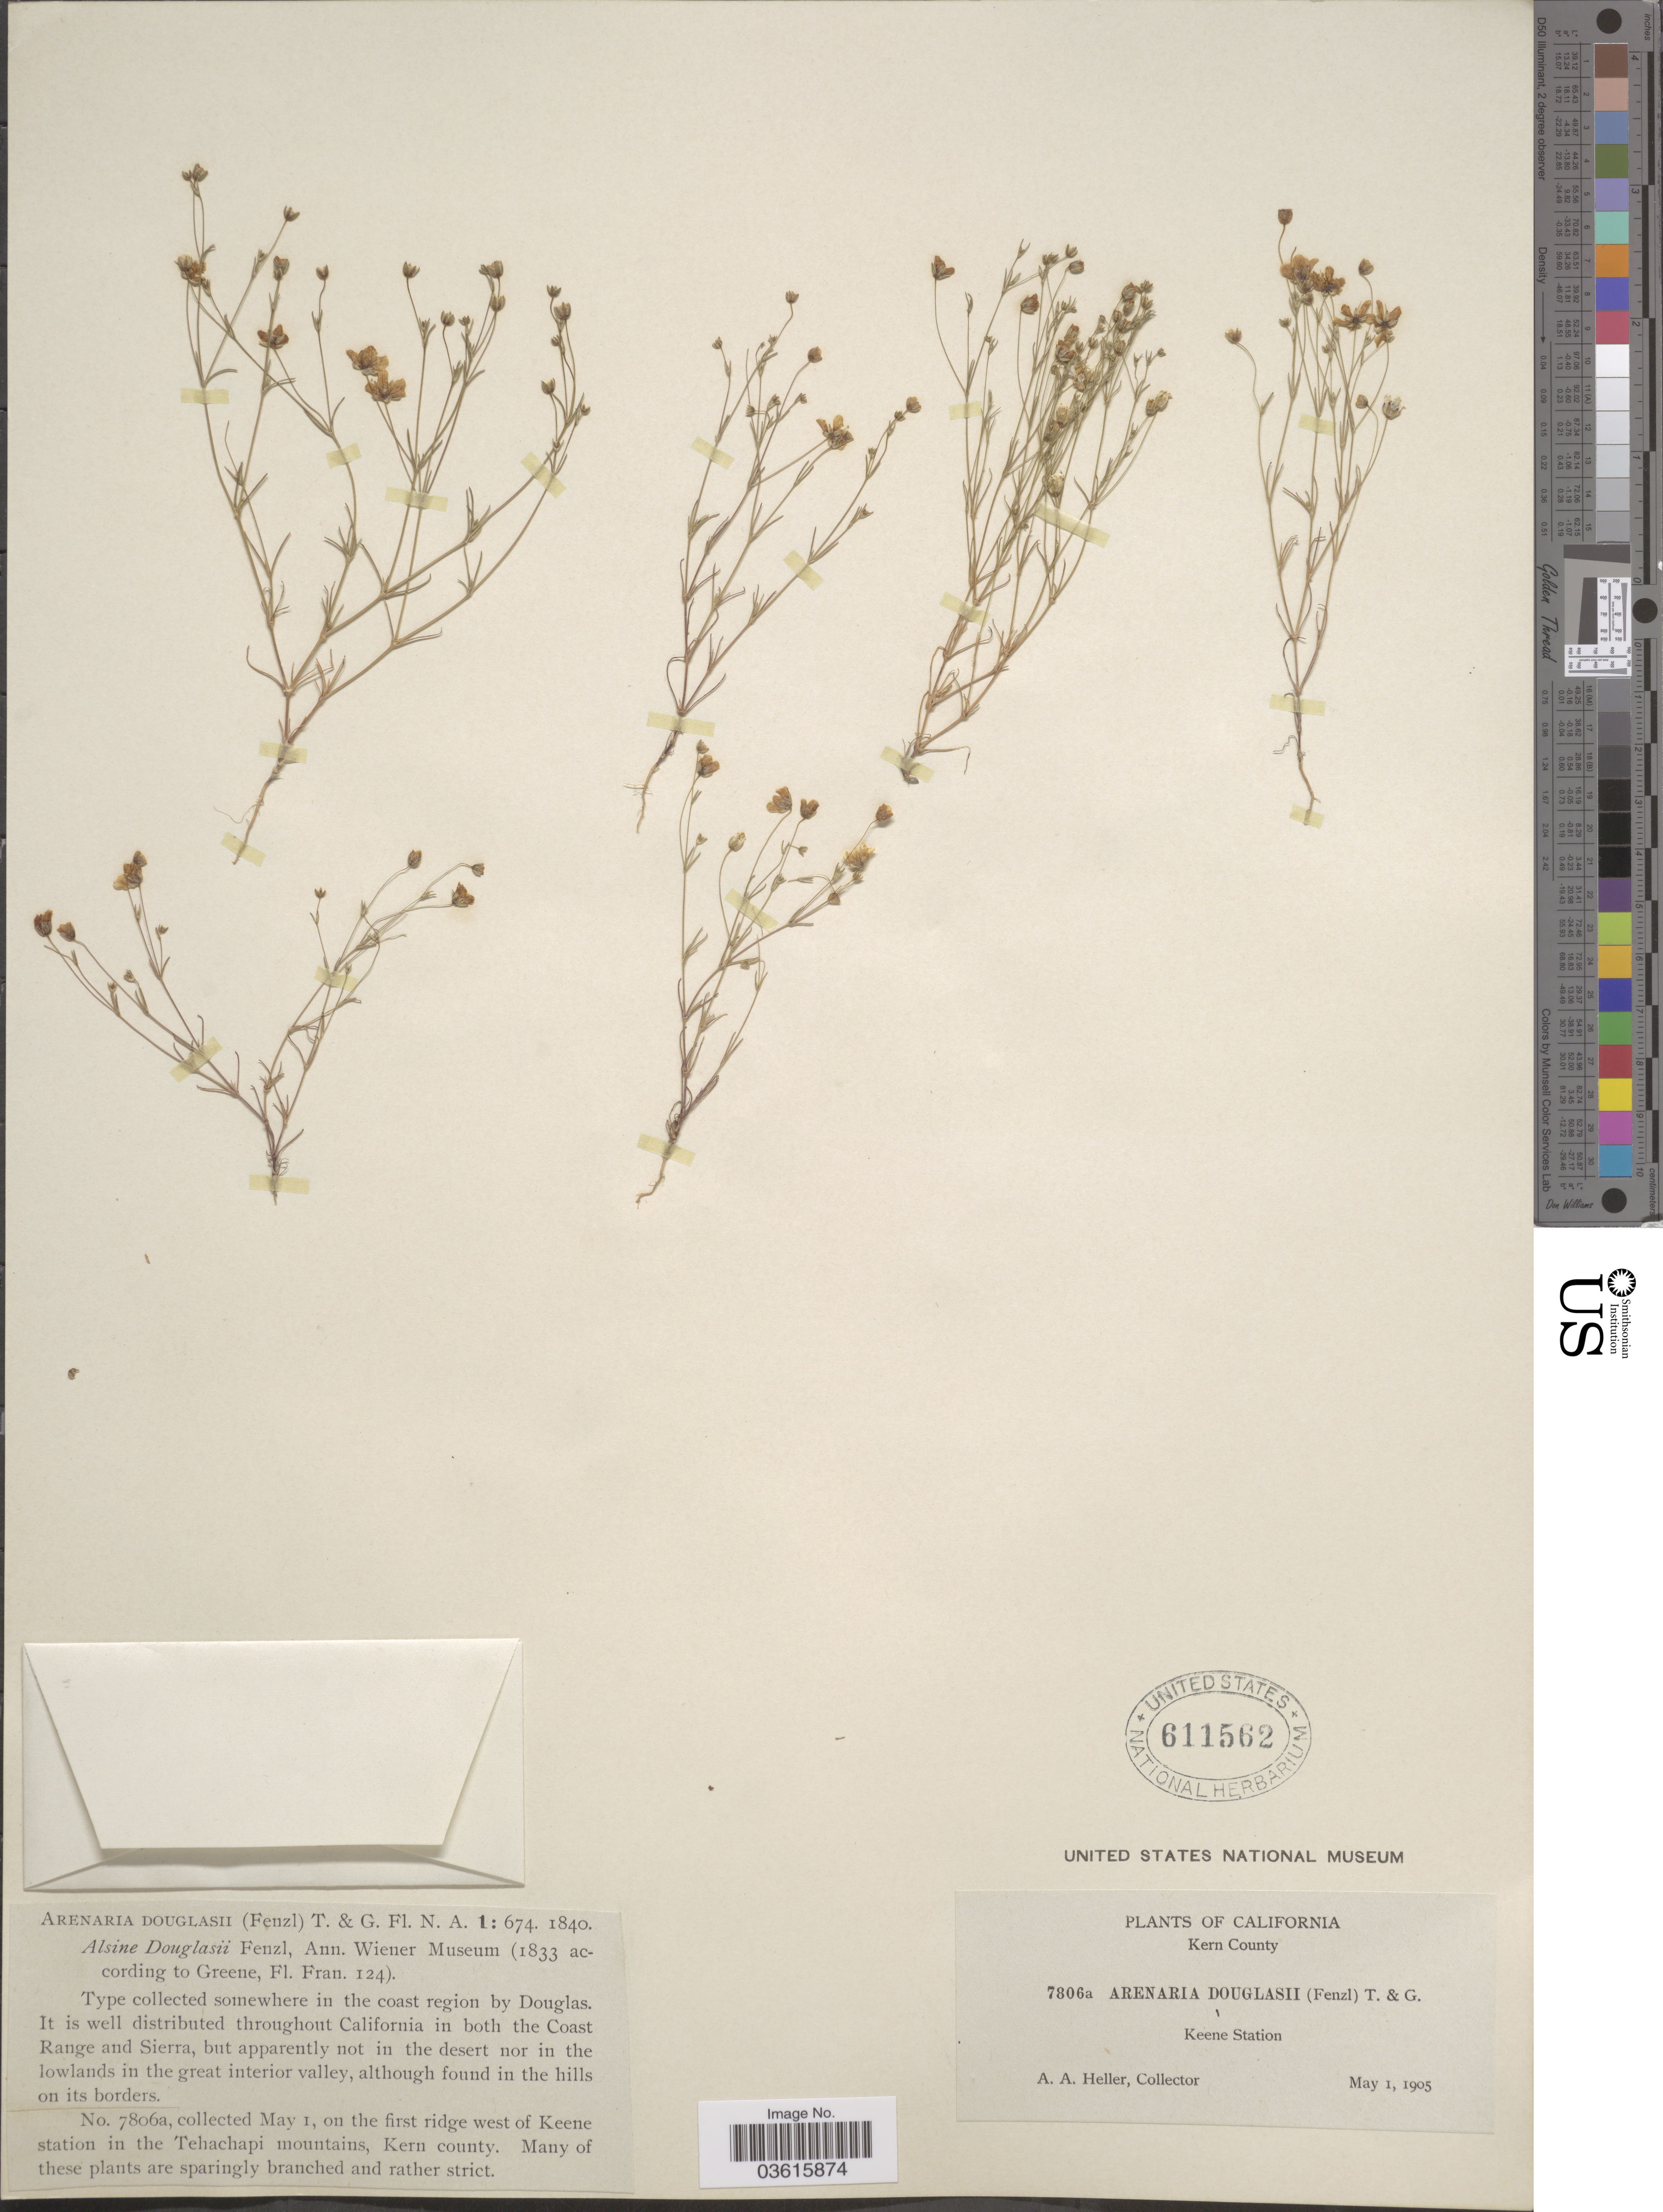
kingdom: Plantae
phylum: Tracheophyta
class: Magnoliopsida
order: Caryophyllales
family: Caryophyllaceae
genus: Minuartia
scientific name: Minuartia douglasii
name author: Mattf.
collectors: A. A. Heller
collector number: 7806a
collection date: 1905-05-01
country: United States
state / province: California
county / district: Kern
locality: Kern County, Keene Station. On the first ridge west of Keene station in the Tehachapi mountains.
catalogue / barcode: US 611562